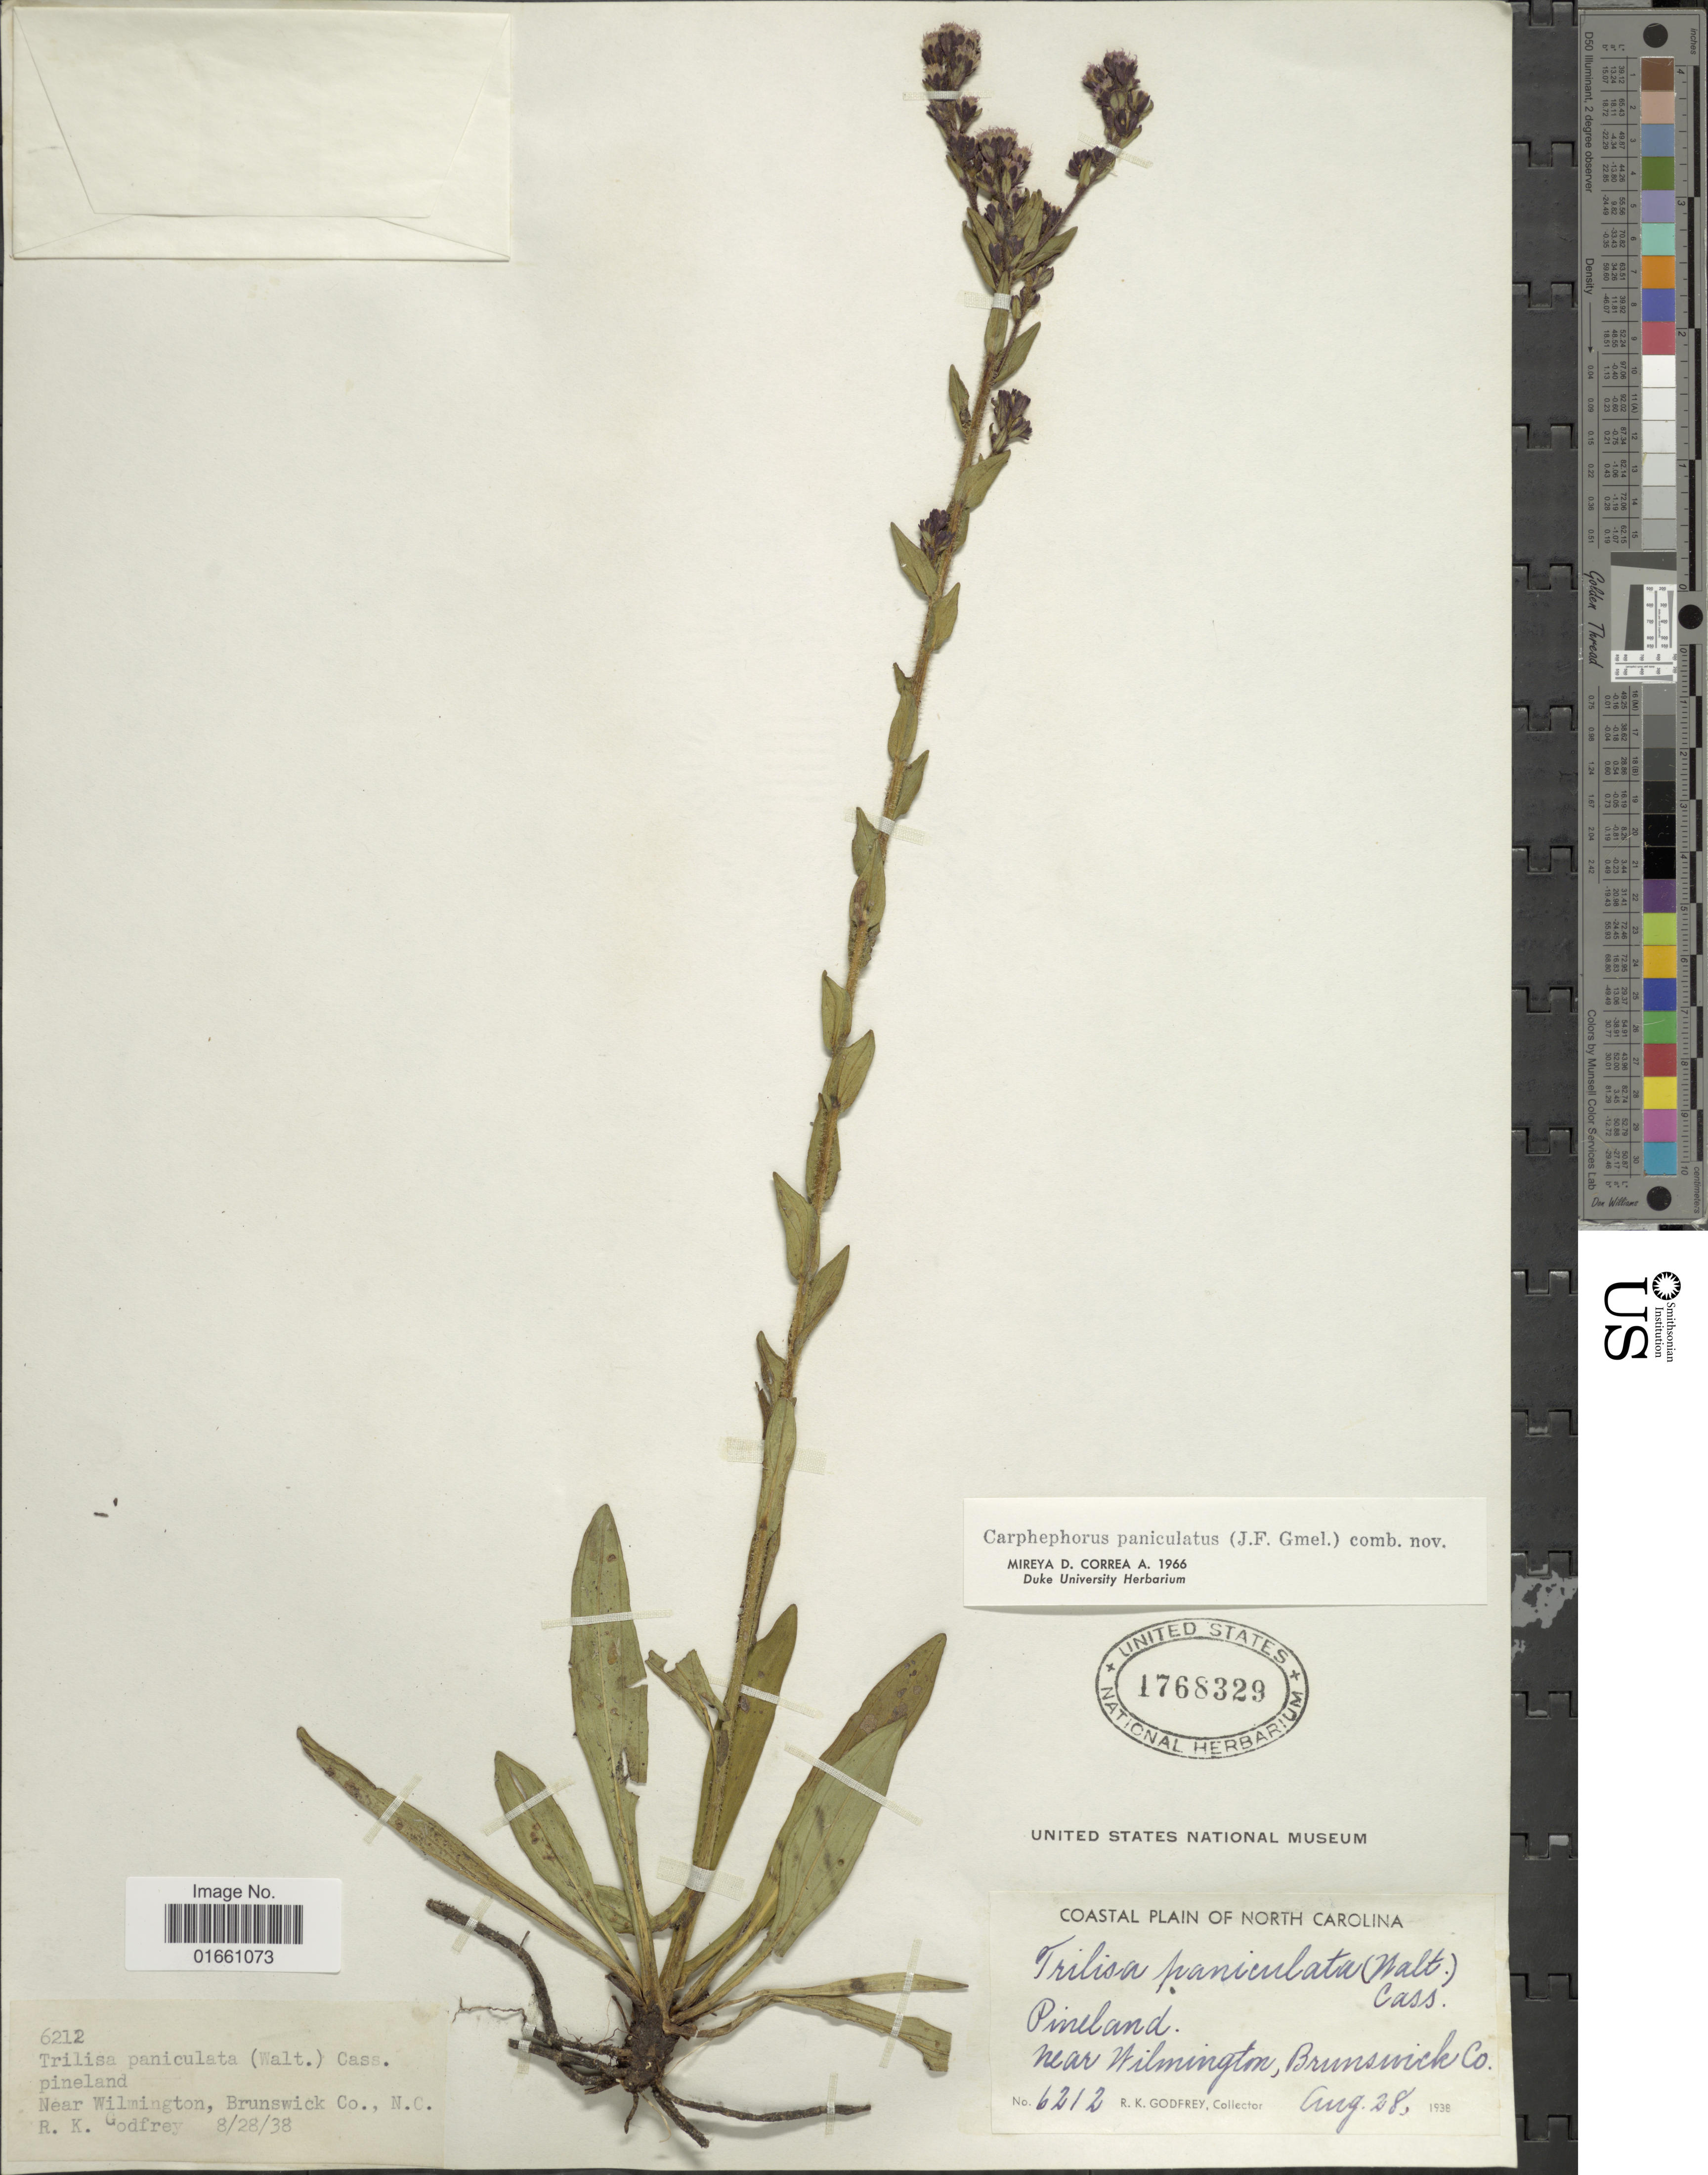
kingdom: Plantae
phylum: Tracheophyta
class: Magnoliopsida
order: Asterales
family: Asteraceae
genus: Trilisa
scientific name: Trilisa paniculata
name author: (J.F. Gmel.) Cass.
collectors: R. K. Godfrey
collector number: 6212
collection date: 1938-08-28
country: United States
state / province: North Carolina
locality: Pineland, near Wilmington, Brunswick Co.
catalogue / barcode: US 1768329